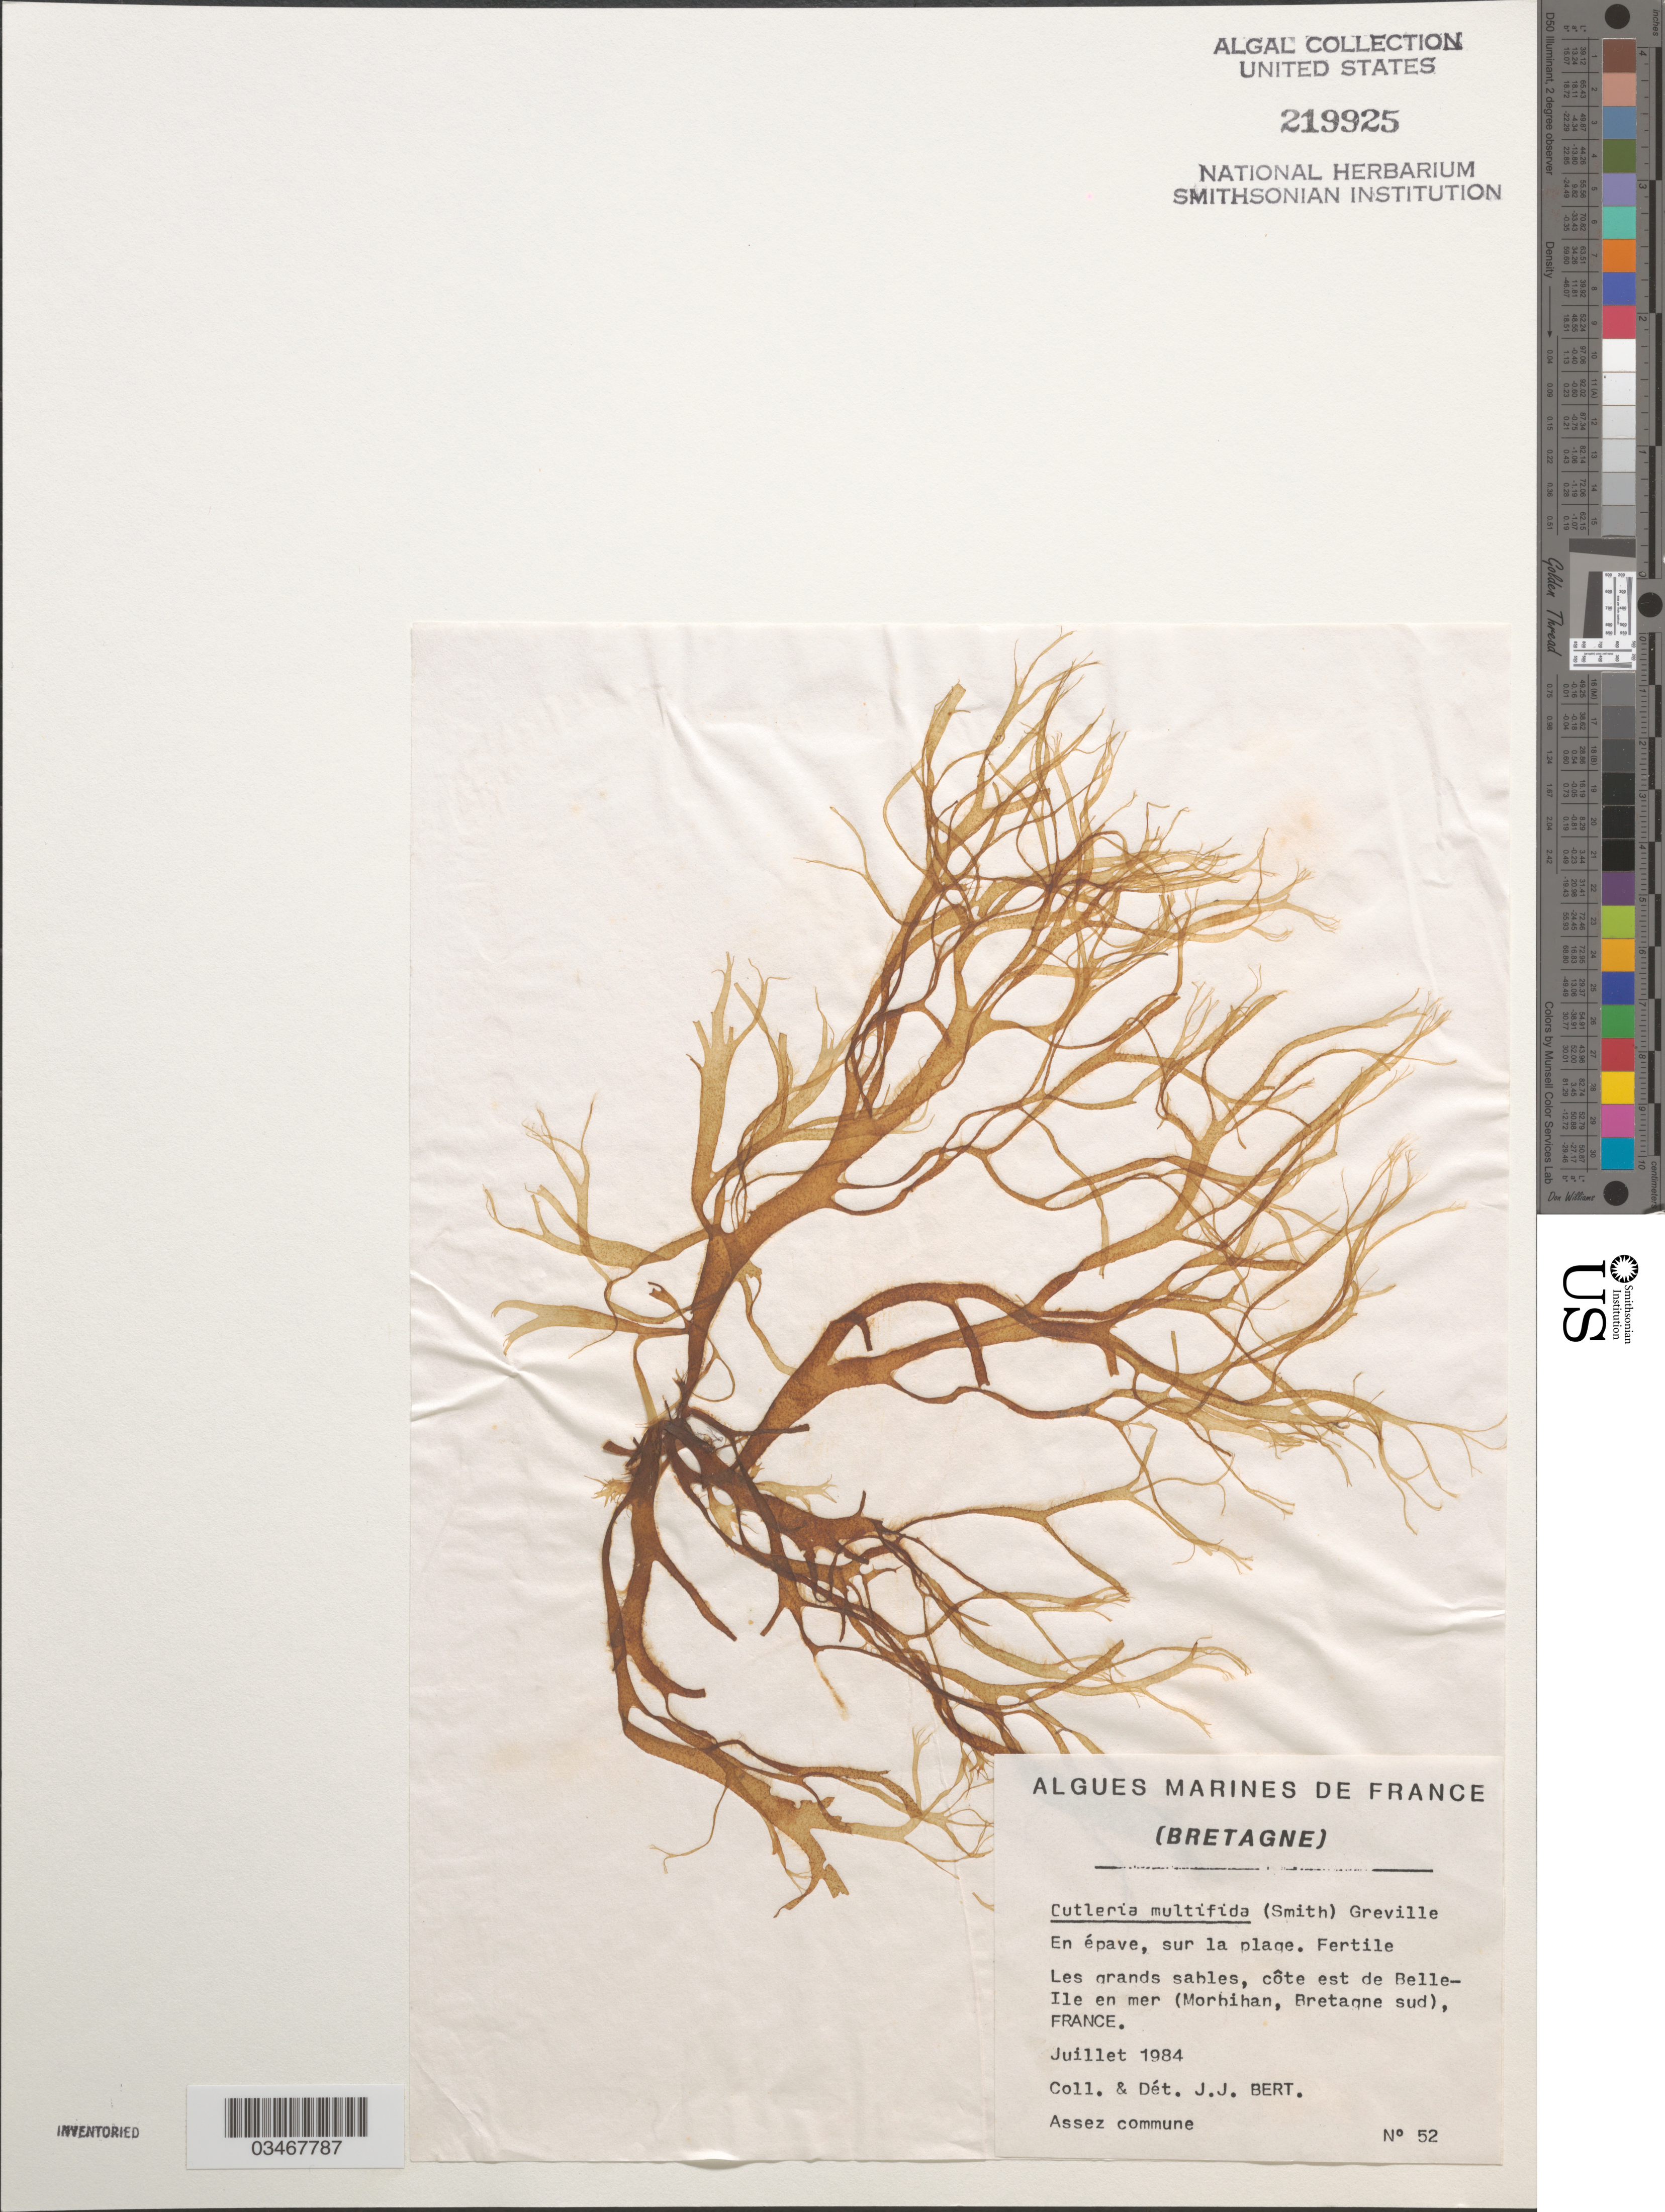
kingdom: Chromista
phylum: Ochrophyta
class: Phaeophyceae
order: Cutleriales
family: Cutleriaceae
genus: Cutleria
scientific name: Cutleria multifida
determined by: Bert, Jean Jacques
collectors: J. Bert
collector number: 52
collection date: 1984-07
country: France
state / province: Bretagne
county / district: Morbihan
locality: Les Grands Sables, Cote Est de Belle Ile en mer.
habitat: En epave, sur la plage.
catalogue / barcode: US 219925